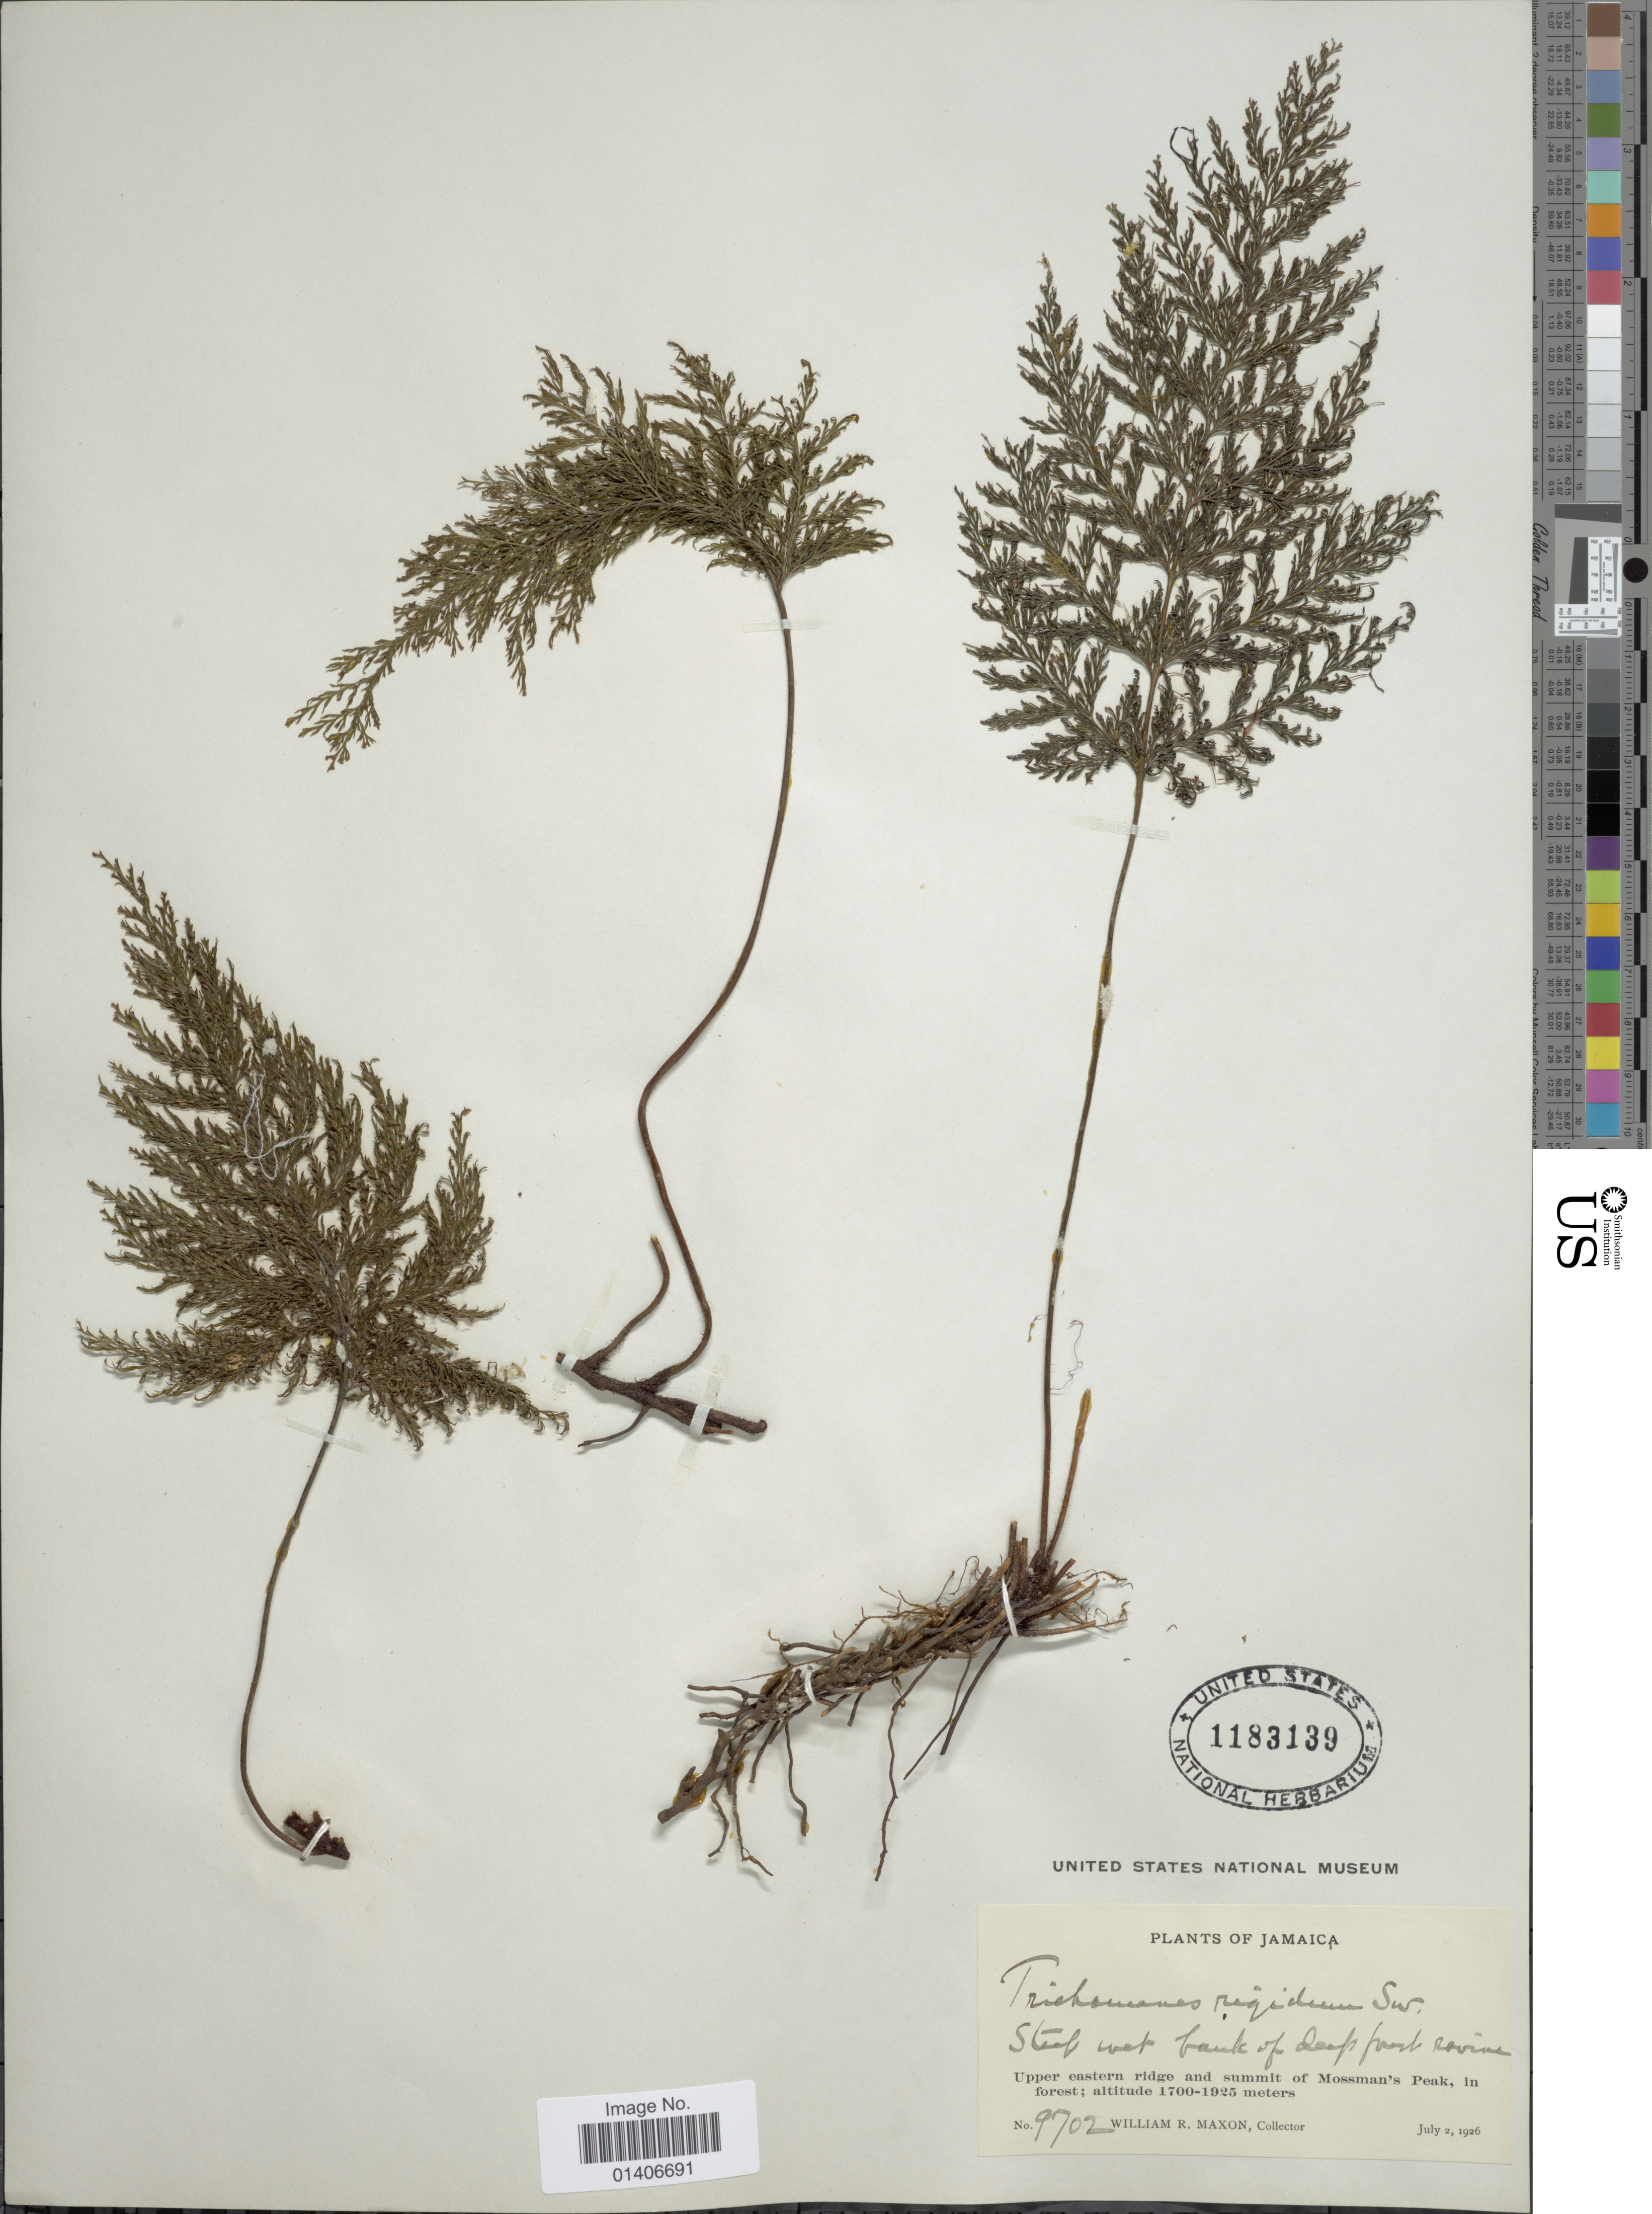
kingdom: Plantae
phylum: Tracheophyta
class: Polypodiopsida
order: Hymenophyllales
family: Hymenophyllaceae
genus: Abrodictyum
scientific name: Abrodictyum rigidum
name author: (Sw.) Ebihara & Dubuisson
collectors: W. R. Maxon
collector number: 9702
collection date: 1926-07-02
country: Jamaica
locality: Upper eastern ridge and summit of Mossman's Peak, in forest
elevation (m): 1700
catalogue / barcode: US 1183139